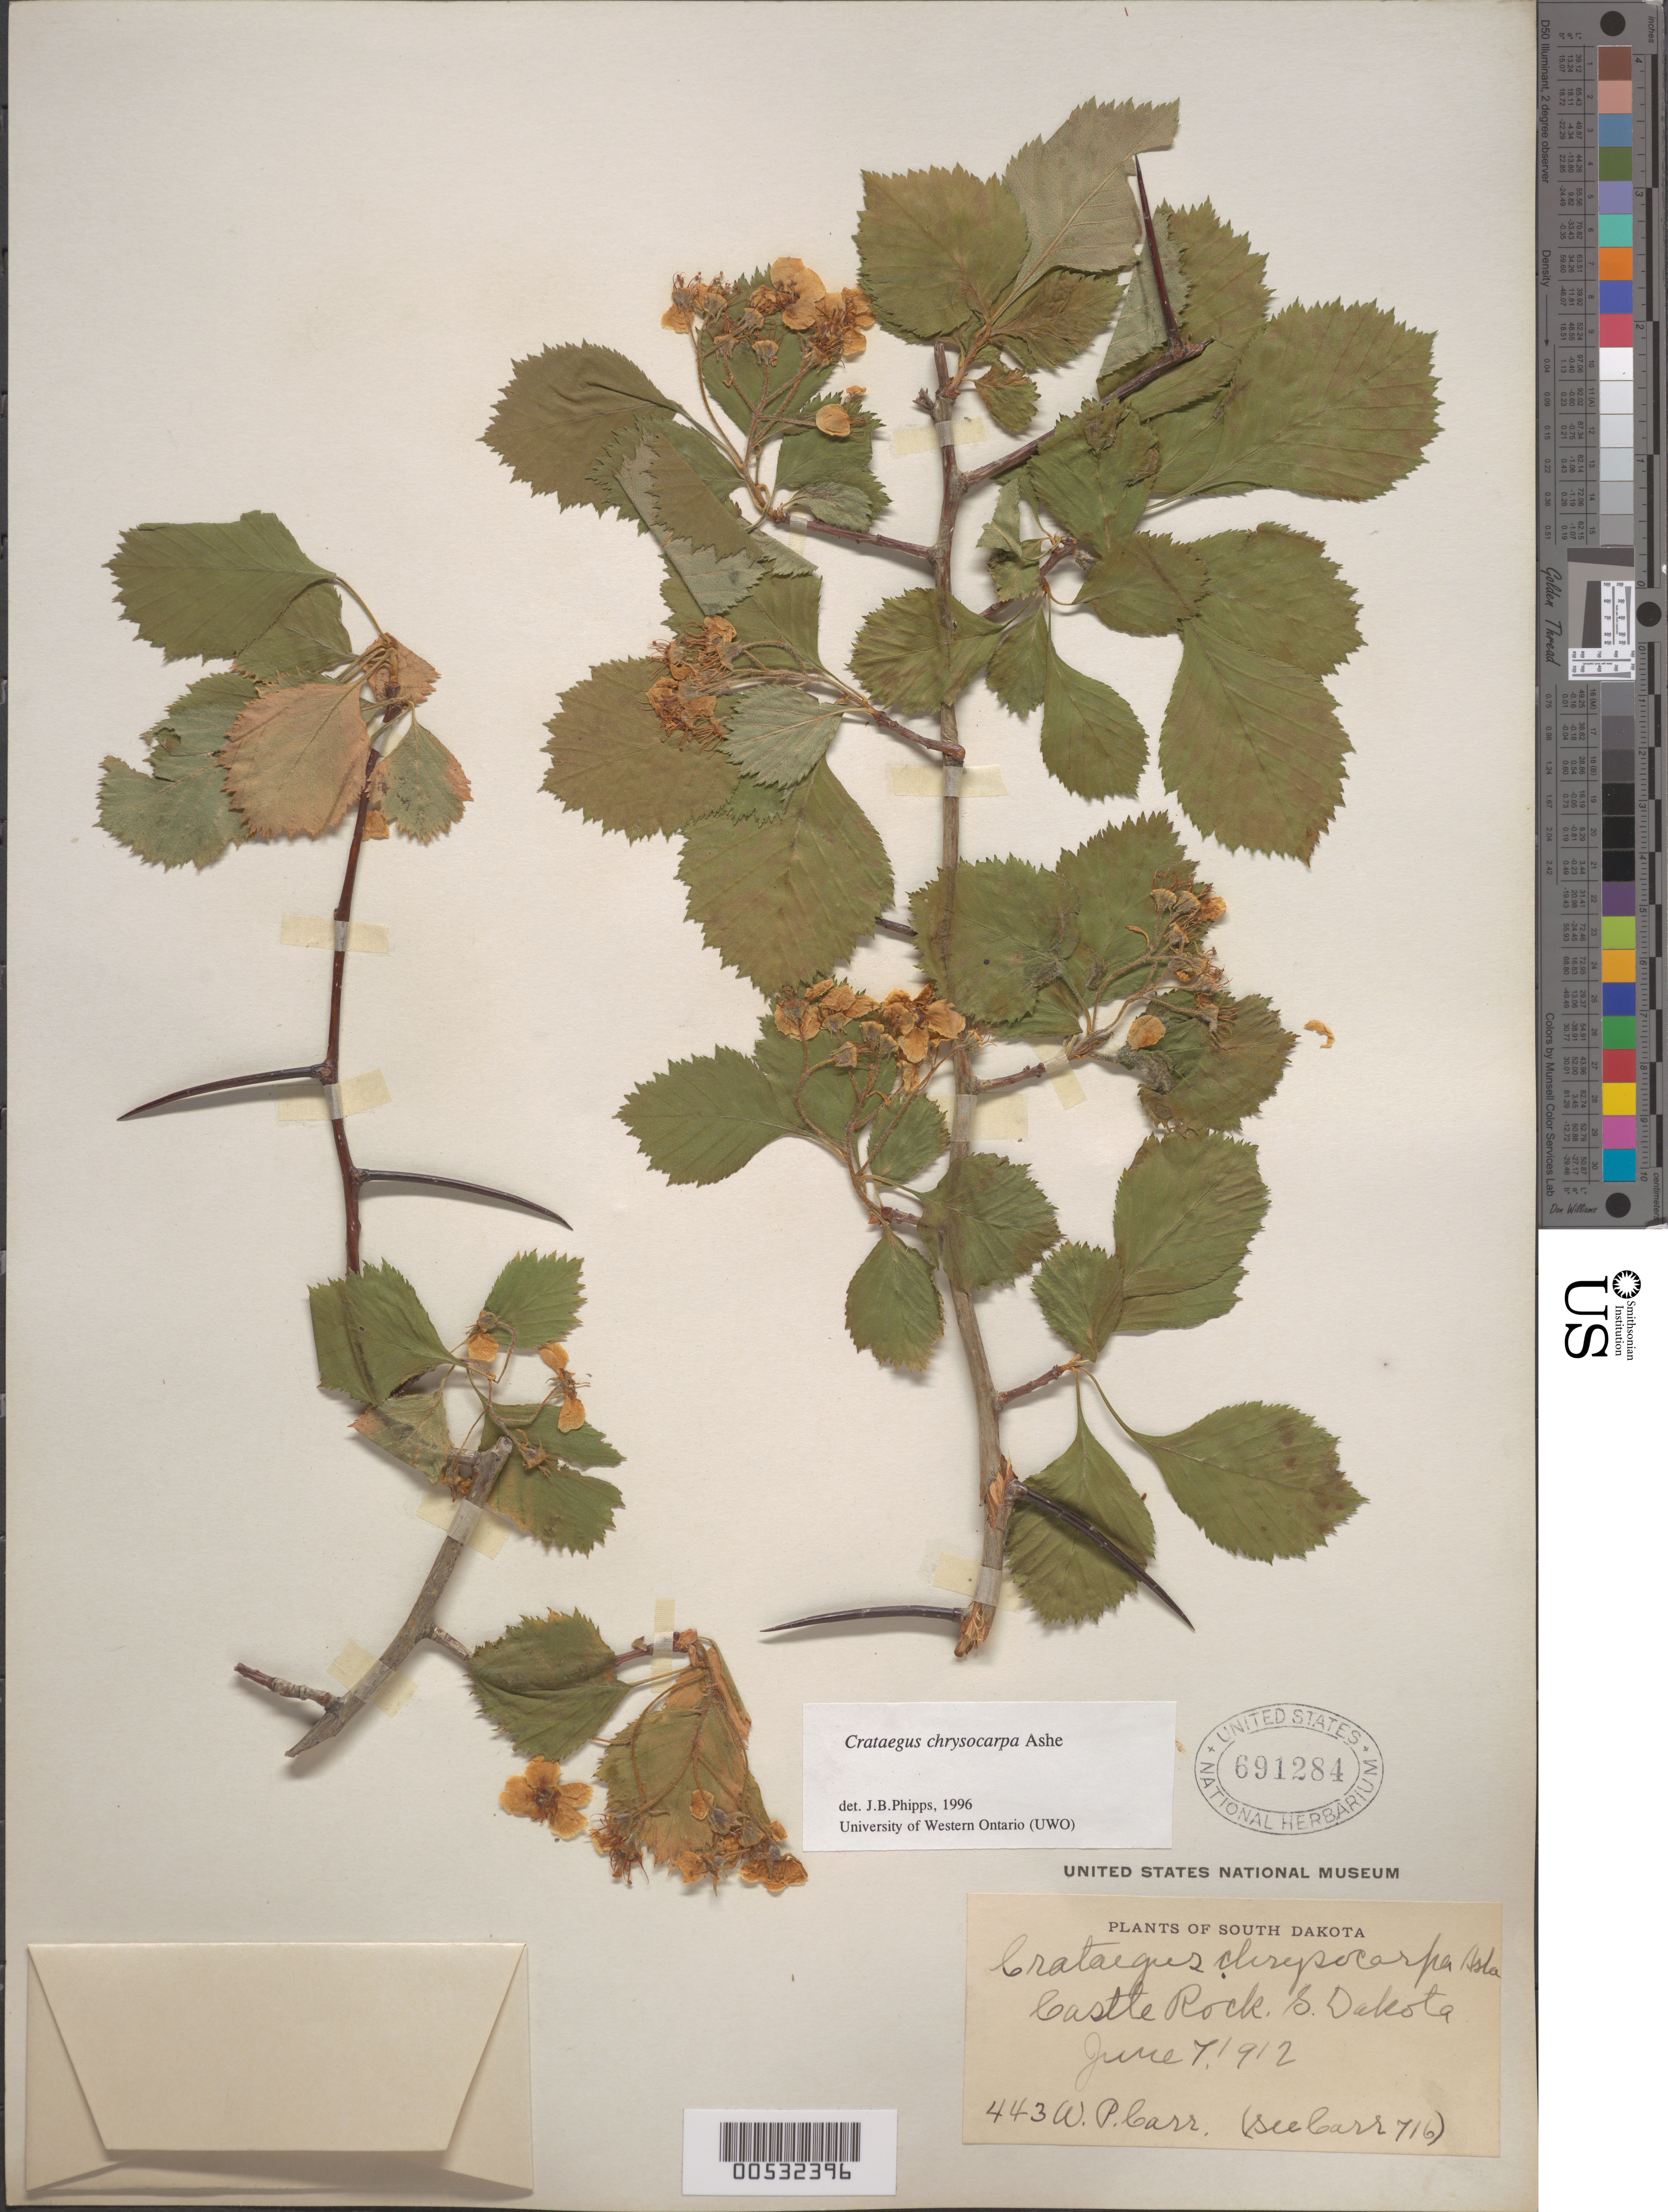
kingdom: Plantae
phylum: Tracheophyta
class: Magnoliopsida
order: Rosales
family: Rosaceae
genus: Crataegus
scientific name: Crataegus chrysocarpa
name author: Ashe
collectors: W. Carr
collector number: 443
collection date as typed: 07 Jun 1912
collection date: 1912-06-07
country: United States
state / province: South Dakota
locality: Castle Rock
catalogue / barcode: US 691284